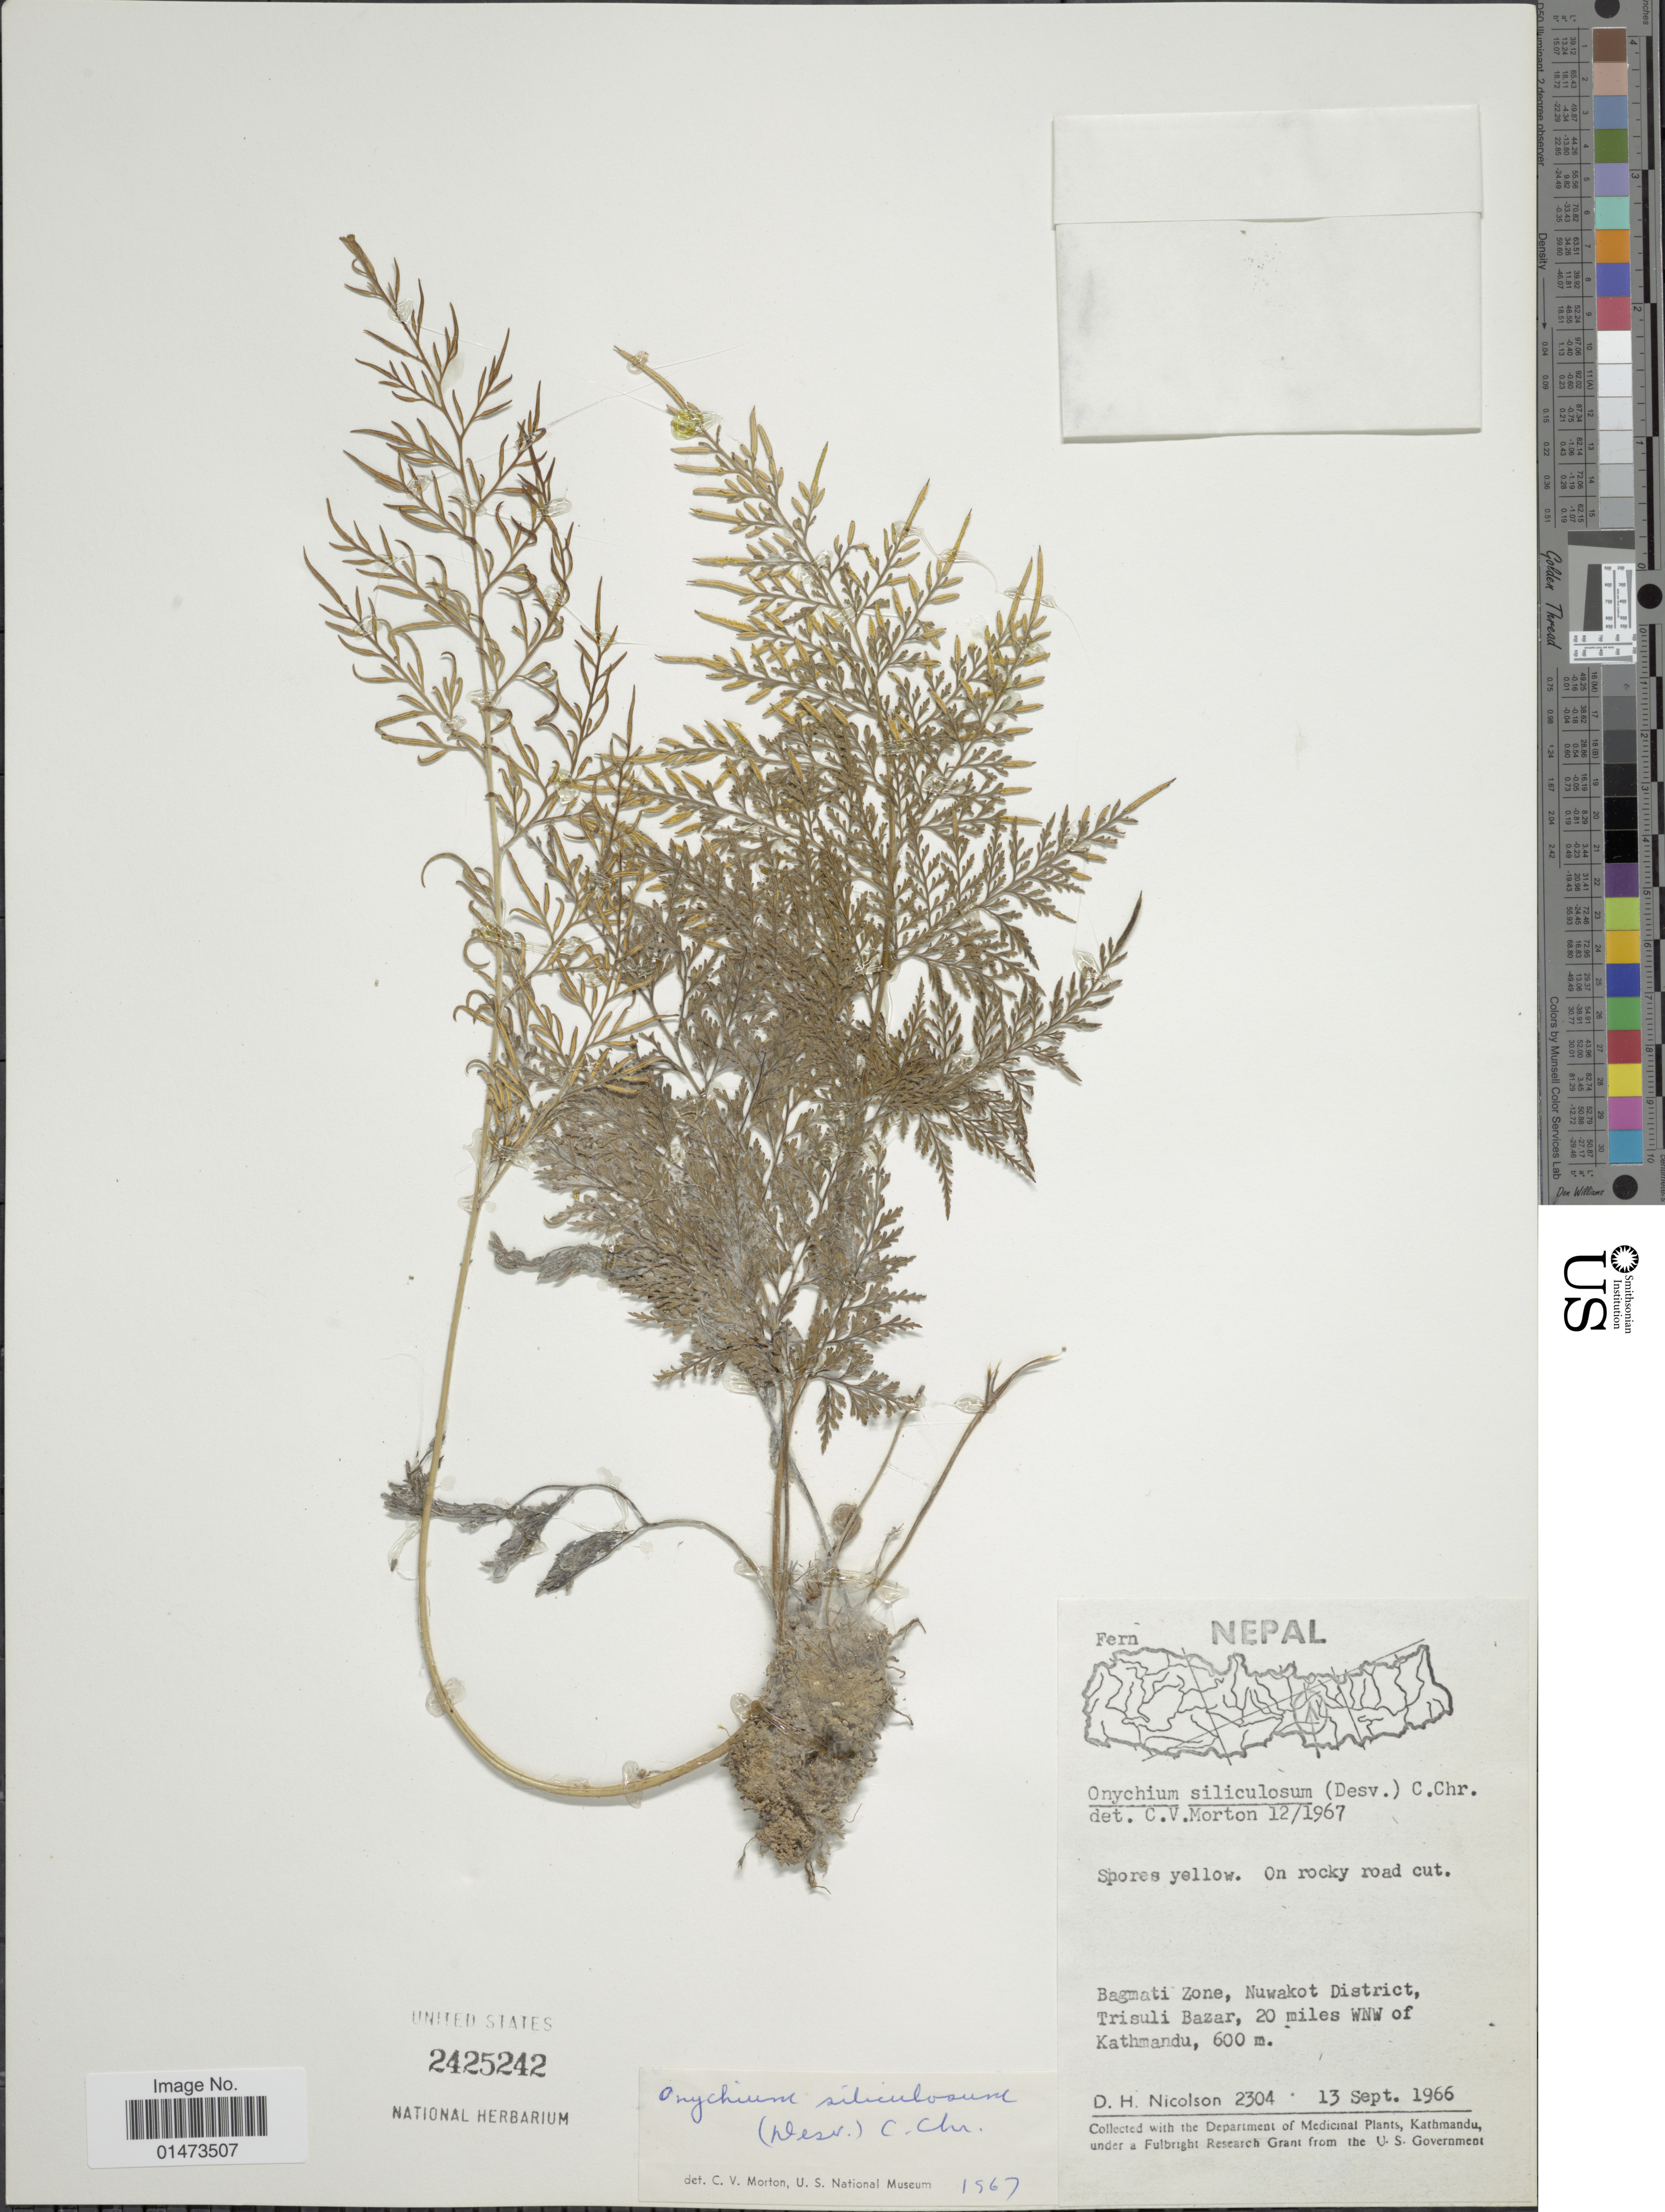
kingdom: Plantae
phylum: Tracheophyta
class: Polypodiopsida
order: Polypodiales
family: Pteridaceae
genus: Onychium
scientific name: Onychium siliculosum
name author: (Desv.) C. Chr.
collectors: D. H. Nicolson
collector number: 2304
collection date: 1966-09-13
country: Nepal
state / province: Bagmati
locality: Nuwakot District, Trisuli Bazar, 20 miles WNW of Kathmandu.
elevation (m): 600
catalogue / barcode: US 2425242